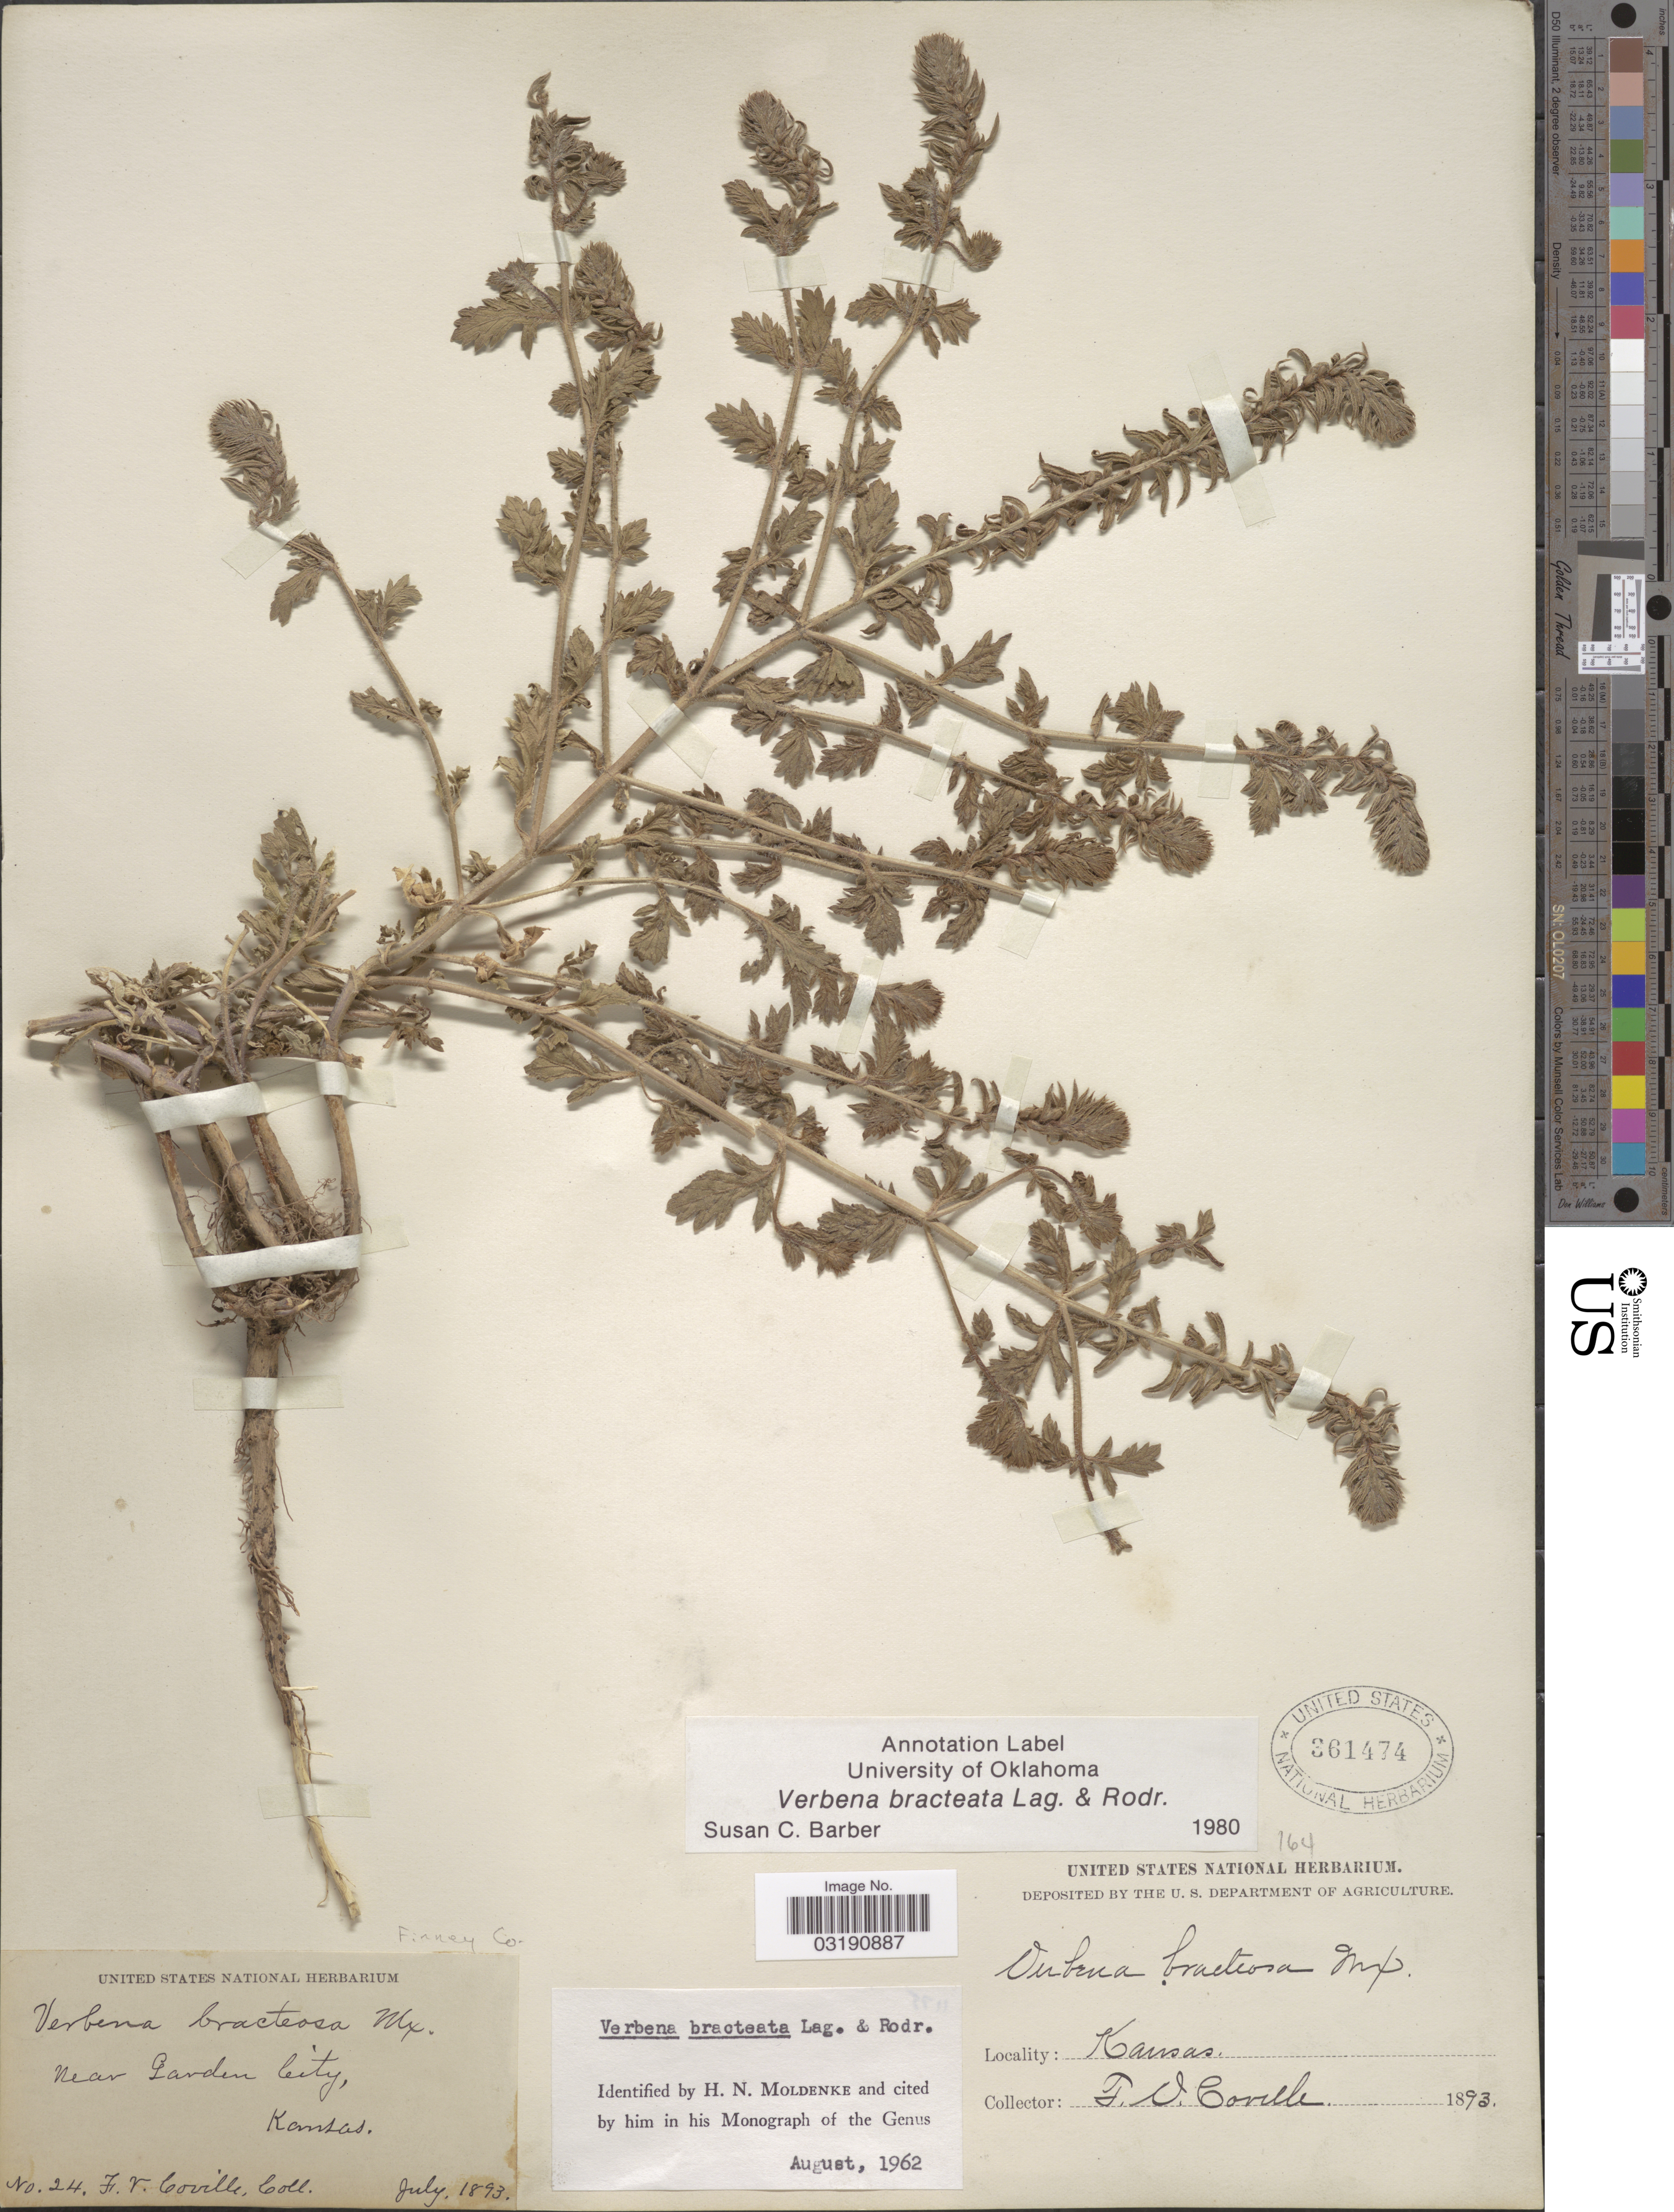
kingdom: Plantae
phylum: Tracheophyta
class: Magnoliopsida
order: Lamiales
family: Verbenaceae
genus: Verbena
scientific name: Verbena bracteata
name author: Cav. ex Lag. & Rodr.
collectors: F. V. Coville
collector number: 24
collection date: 1893-07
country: United States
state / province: Kansas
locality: Finney Co. Near Garden City.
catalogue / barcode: US 361474